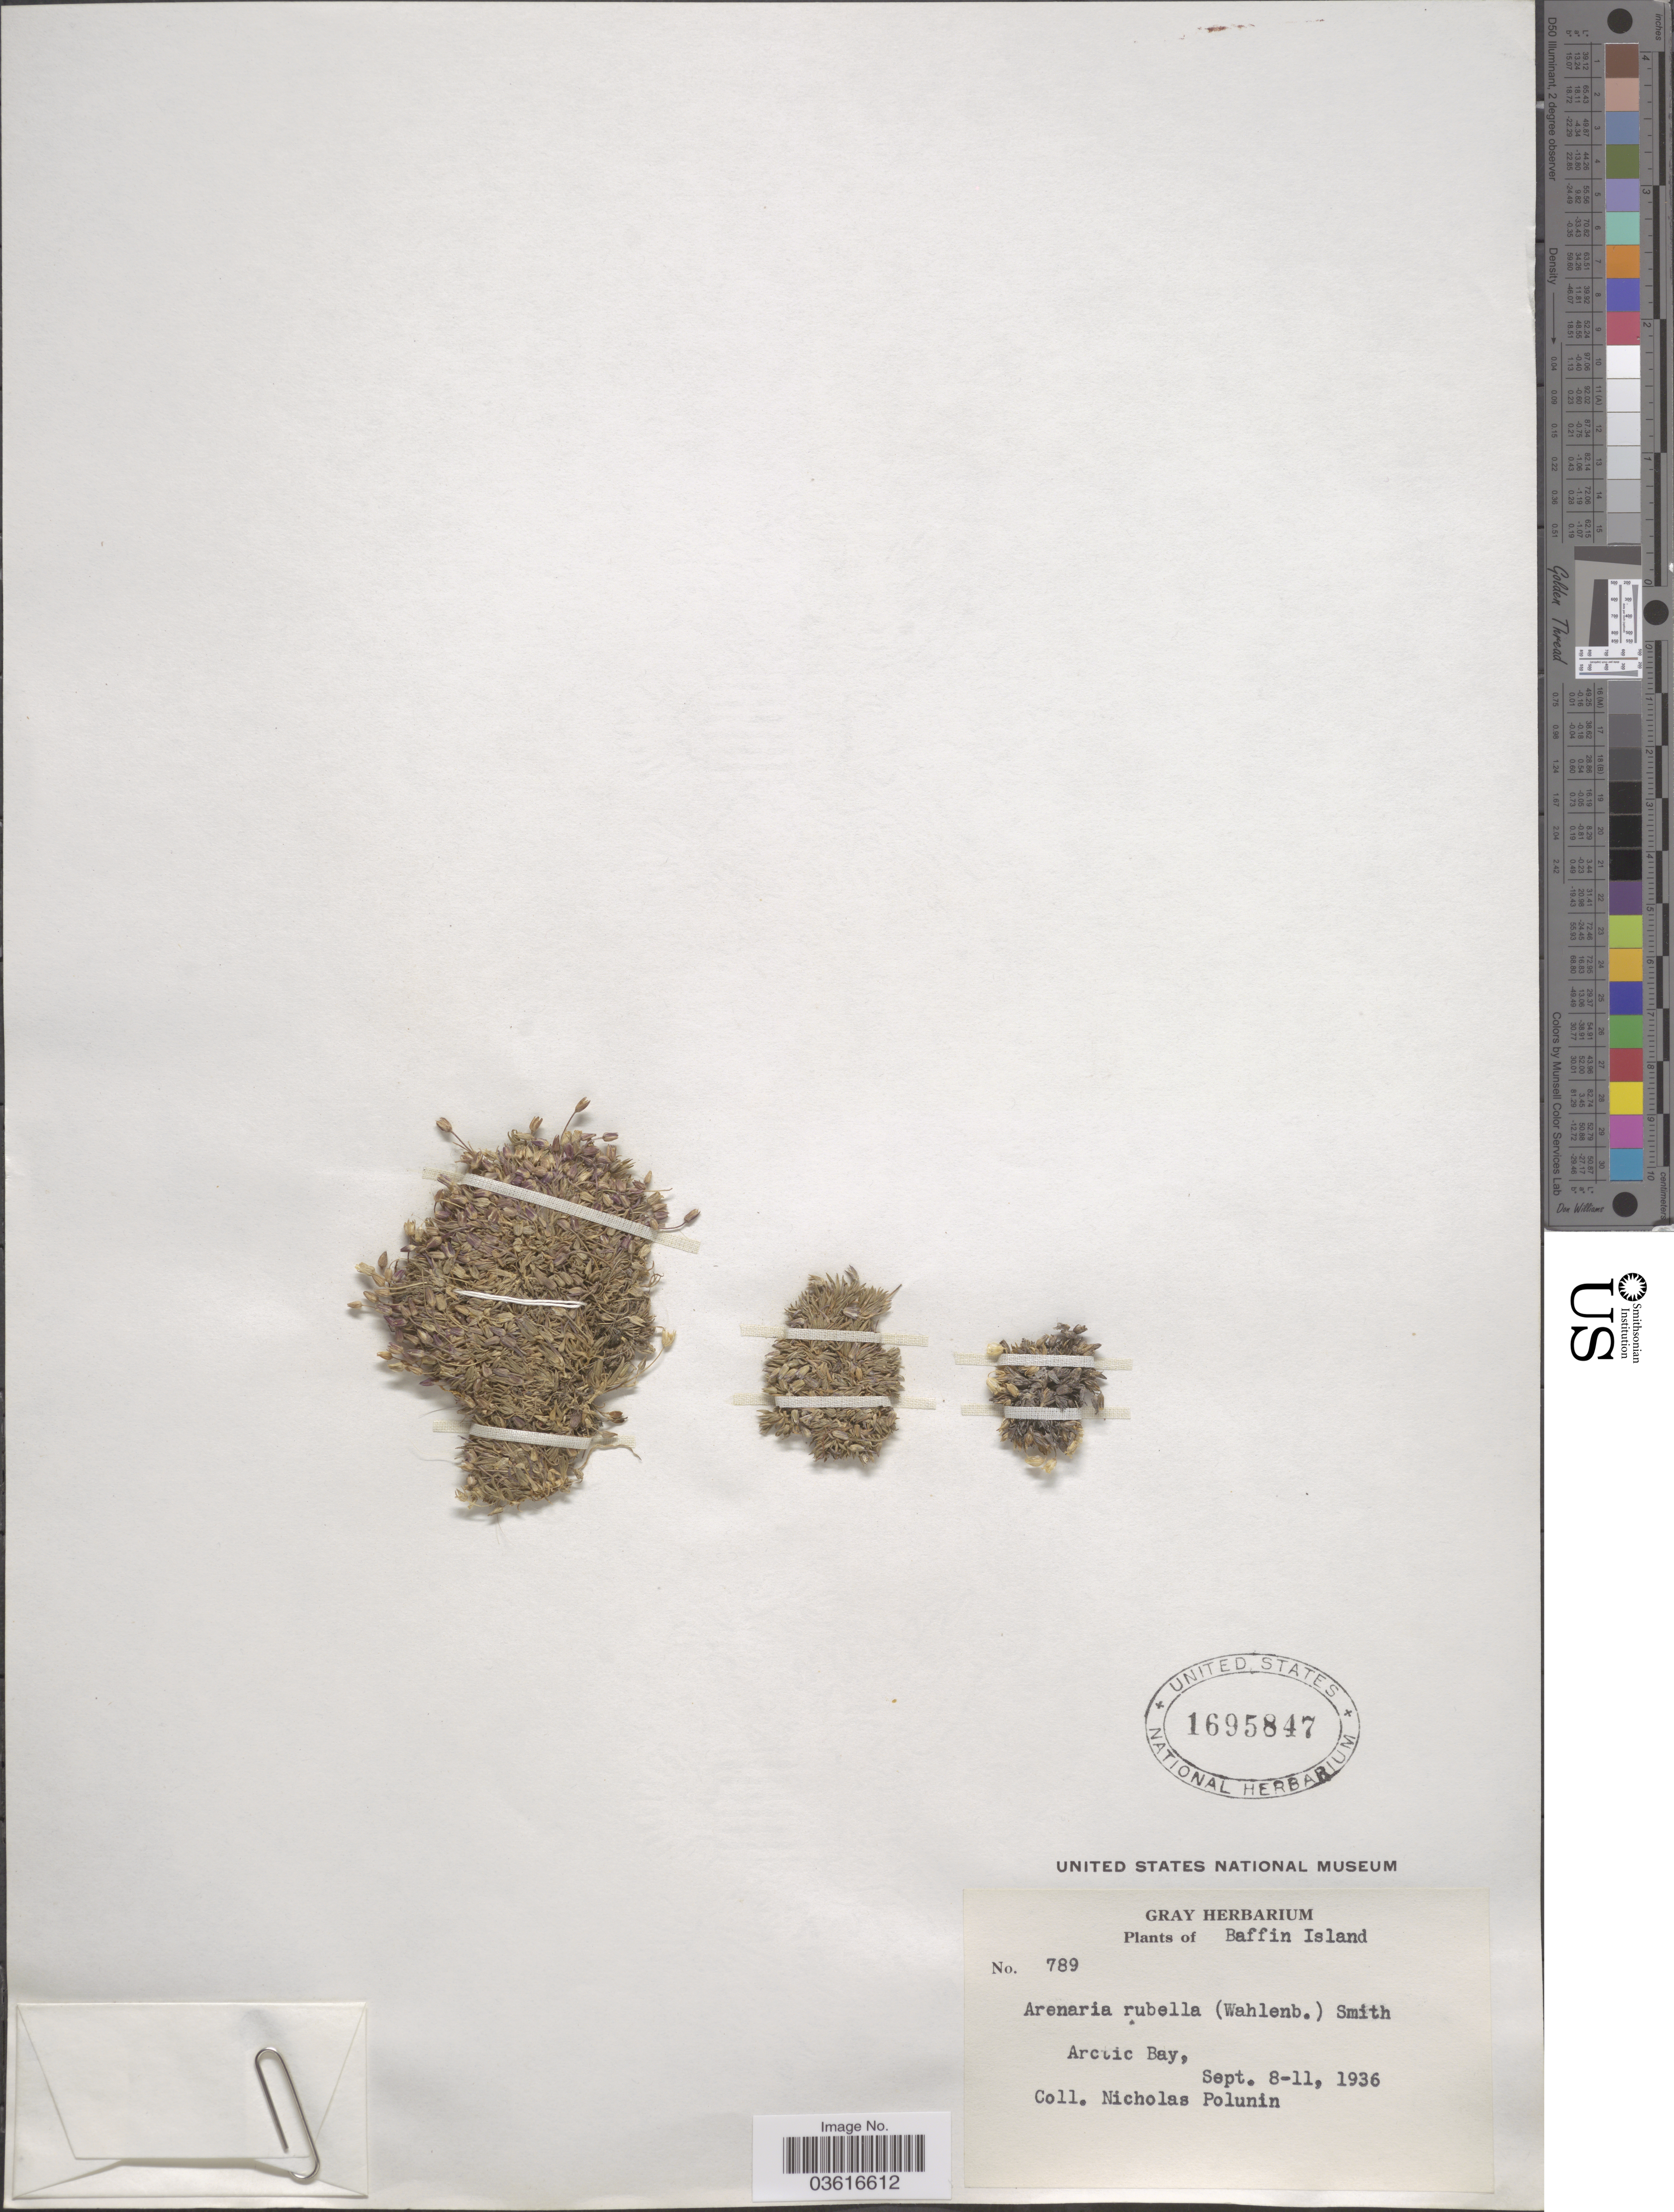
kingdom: Plantae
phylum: Tracheophyta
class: Magnoliopsida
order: Caryophyllales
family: Caryophyllaceae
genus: Minuartia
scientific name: Minuartia rubella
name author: (Wahlenb.) Hiern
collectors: N. V. Polunin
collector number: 789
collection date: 1936-09-08/1936-09-11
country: Canada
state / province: Nunavut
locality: Baffin Island. Arctic Bay.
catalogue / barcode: US 1695847